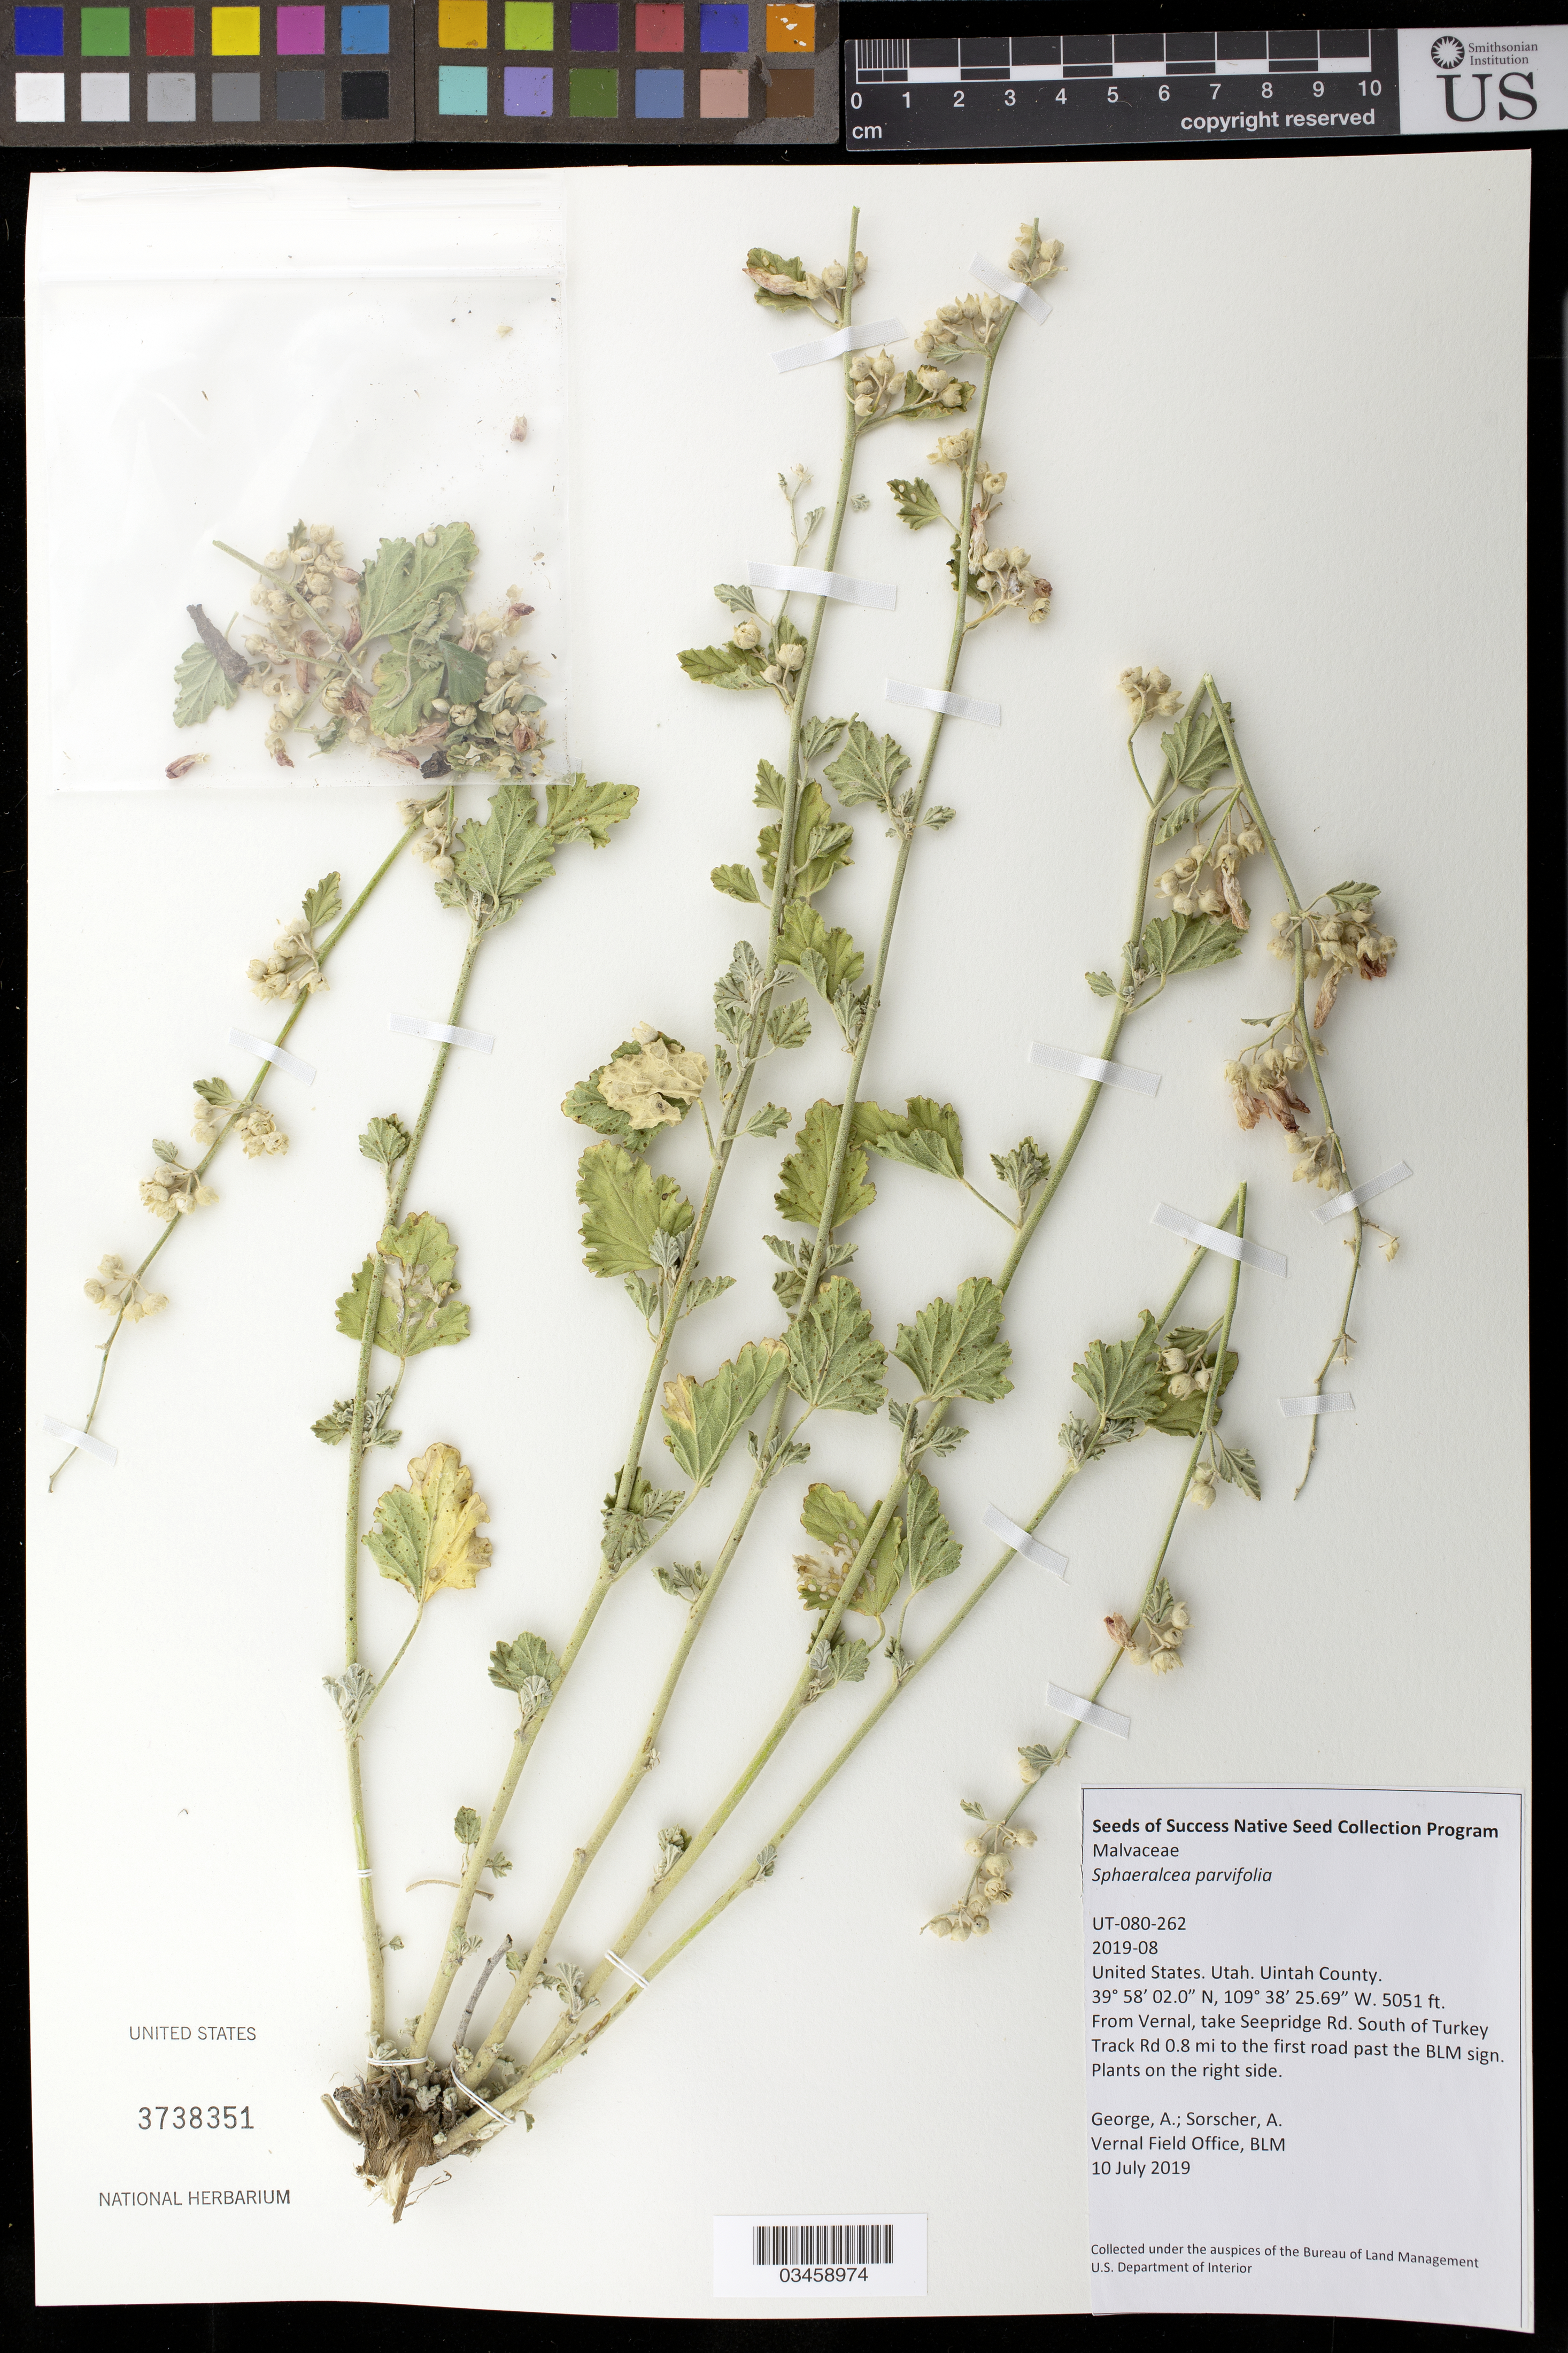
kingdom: Plantae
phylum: Tracheophyta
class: Magnoliopsida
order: Malvales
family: Malvaceae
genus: Sphaeralcea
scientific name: Sphaeralcea parvifolia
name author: A. Nelson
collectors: A. George & A. Sorscher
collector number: UT080-262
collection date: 2019-07-10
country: United States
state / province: Utah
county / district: Uintah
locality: From Vernal, take Seepridge Rd. S of Turkey Track Rd 0.8 mi.to the first road past the Blm sign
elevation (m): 1540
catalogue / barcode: US 3738351